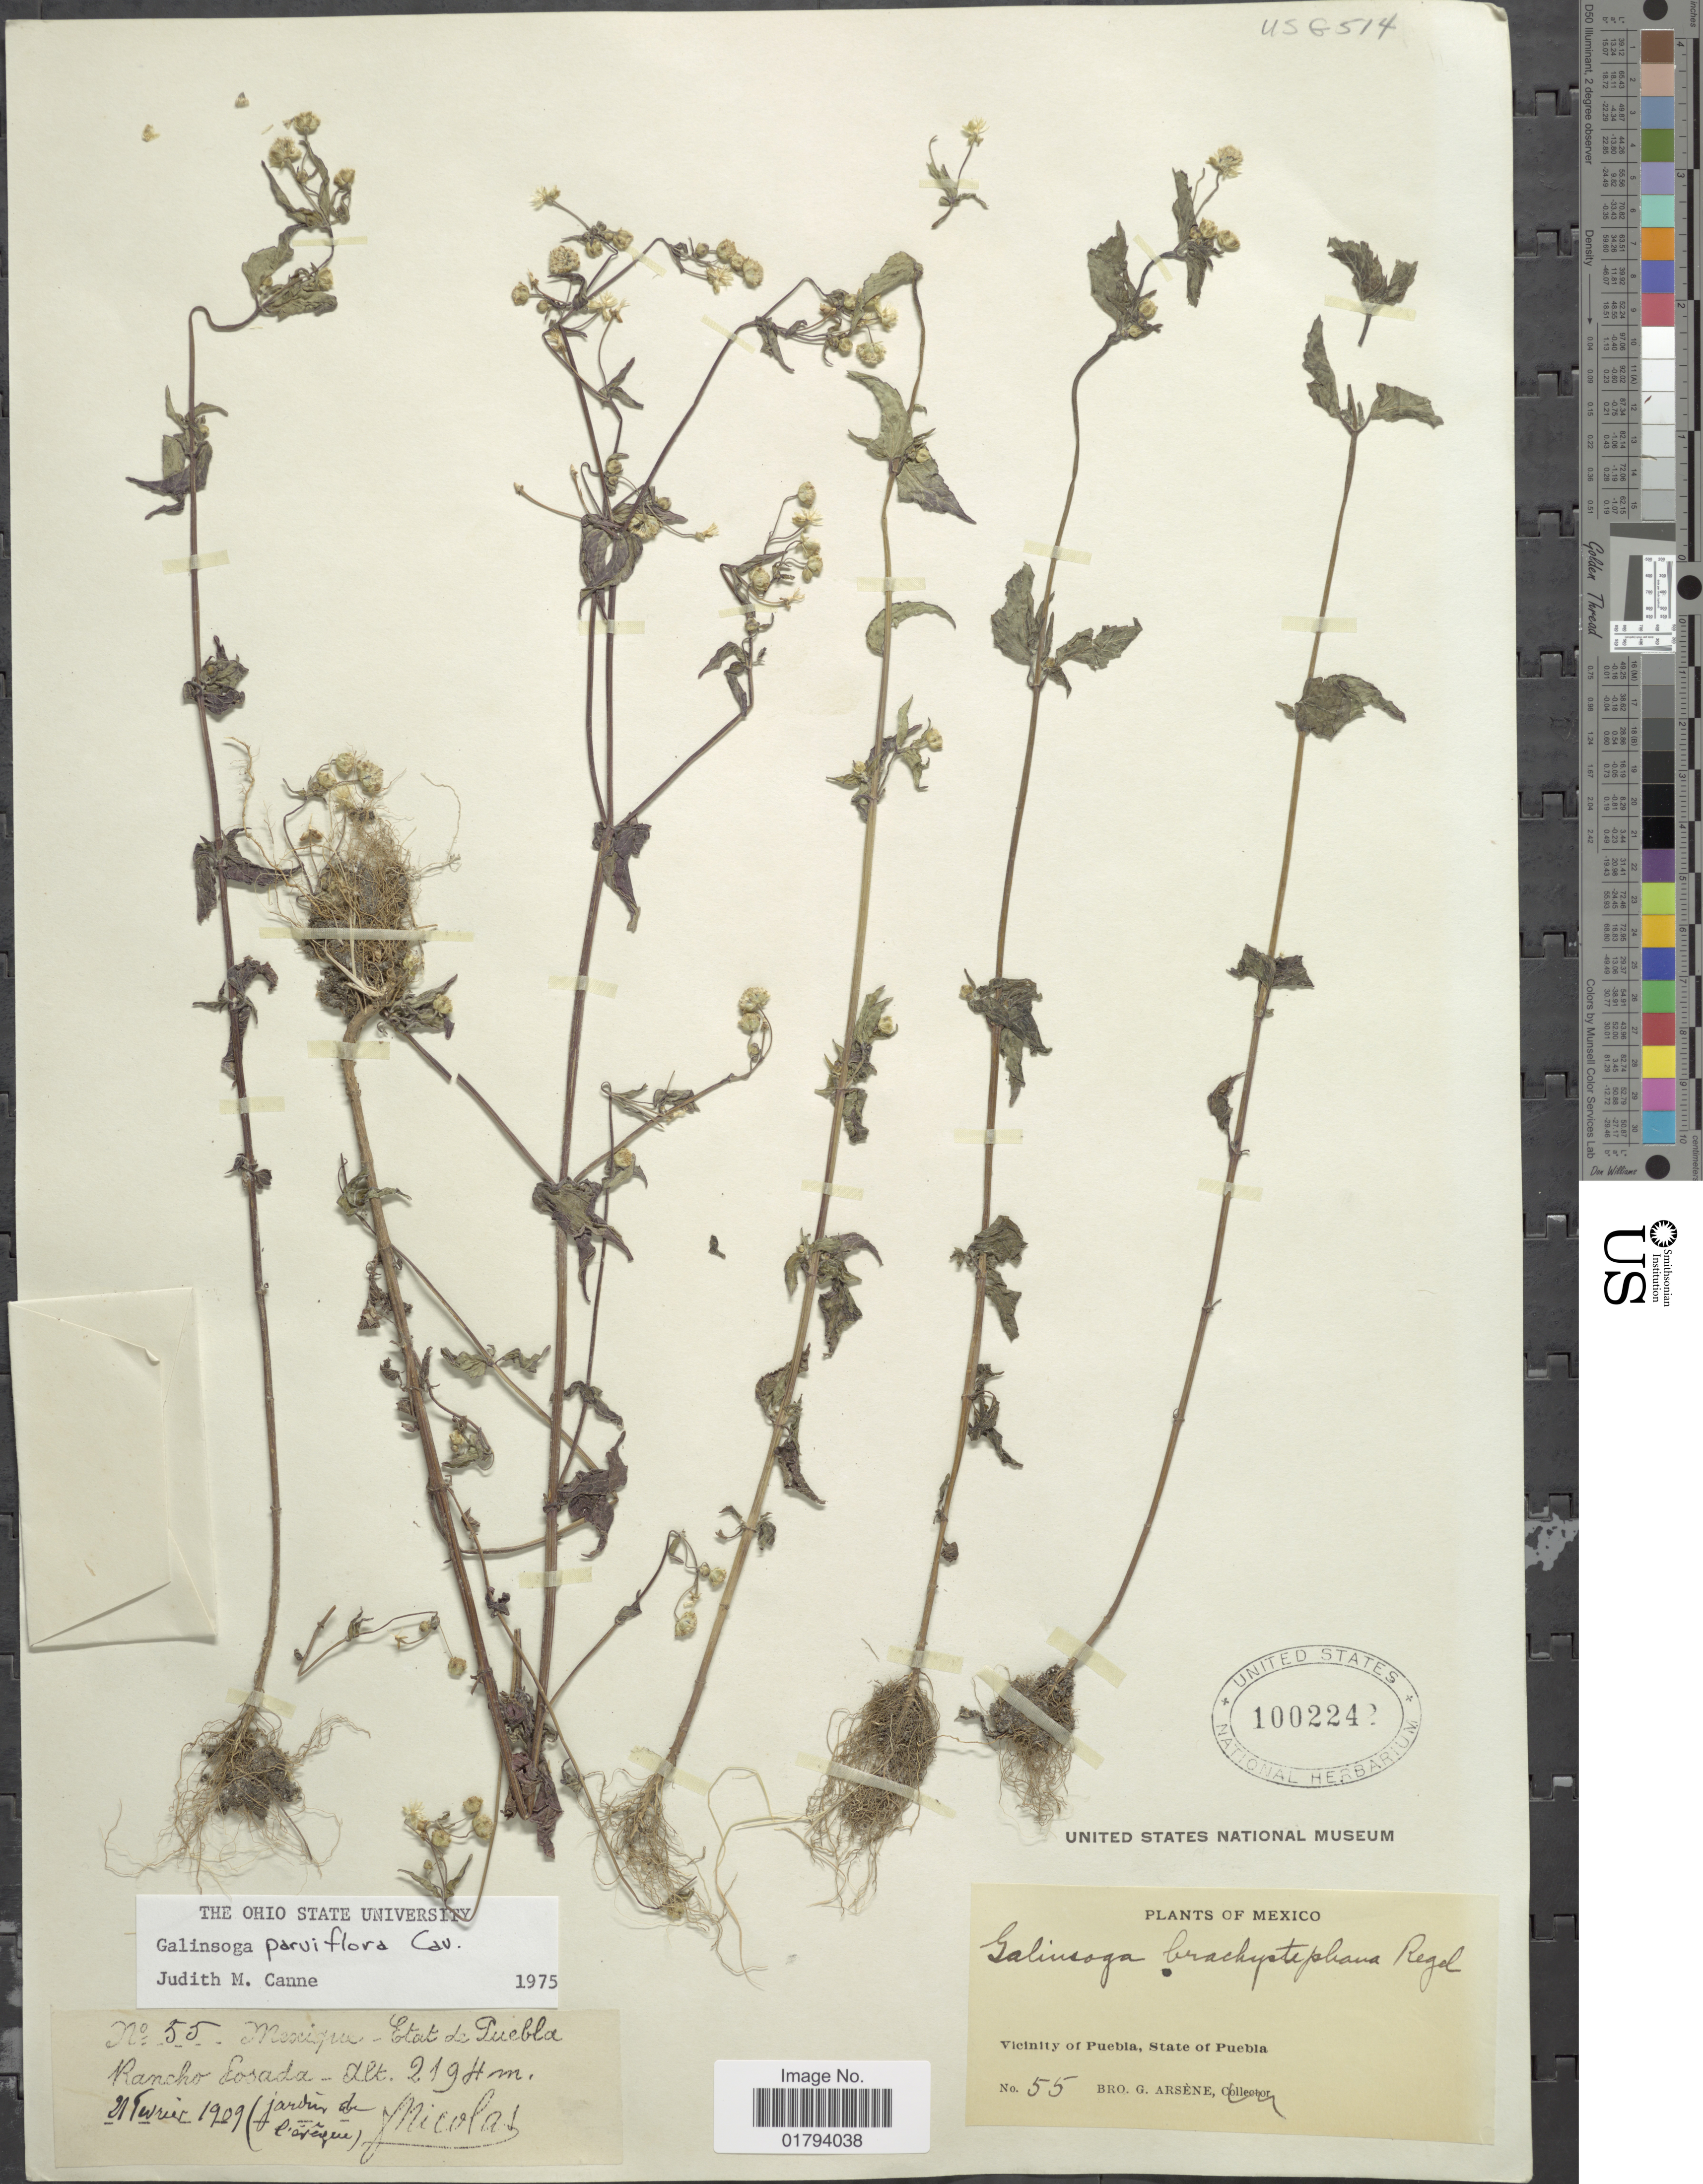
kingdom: Plantae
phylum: Tracheophyta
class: Magnoliopsida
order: Asterales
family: Asteraceae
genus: Galinsoga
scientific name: Galinsoga parviflora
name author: Cav.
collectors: Bro. G. Arsène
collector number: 55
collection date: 1909-02-21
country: Mexico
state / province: Puebla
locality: Vicinity of Puebla,Rancho Posada, jardin de C'oreque, Micolas.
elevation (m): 219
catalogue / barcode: US 100224